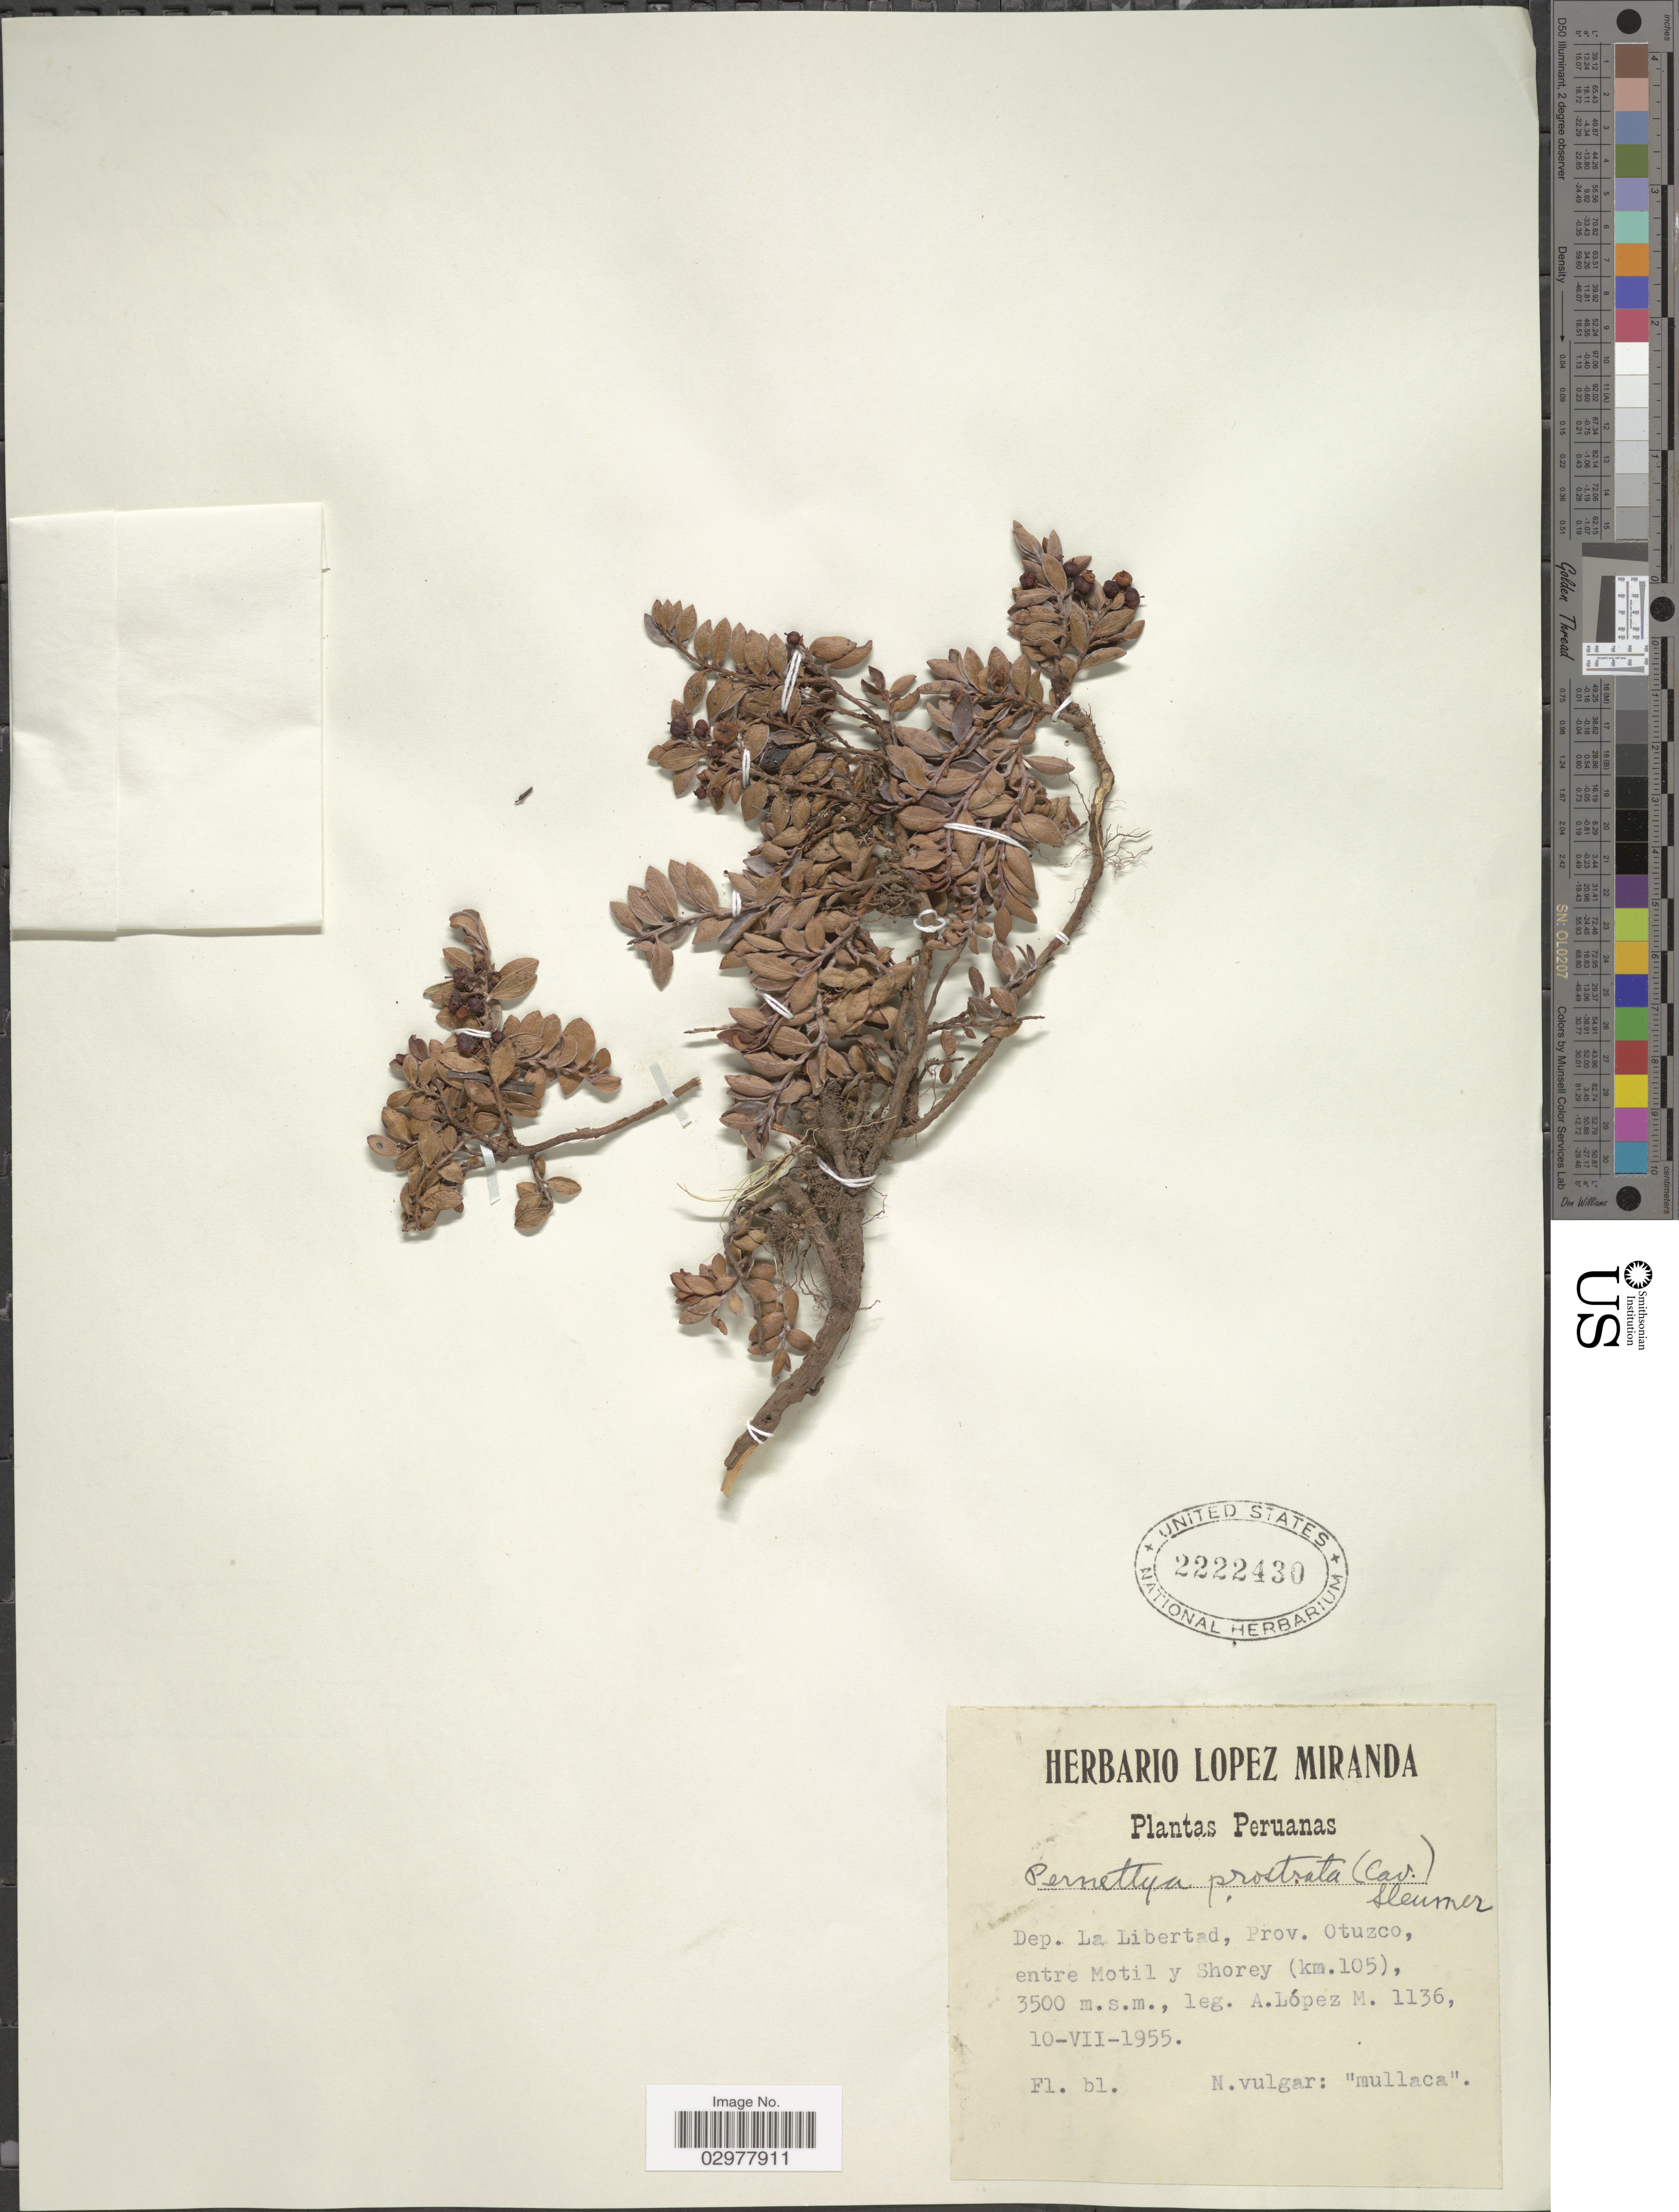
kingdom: Plantae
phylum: Tracheophyta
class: Magnoliopsida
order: Ericales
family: Ericaceae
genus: Pernettya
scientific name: Pernettya prostrata var. euprostrata Sleumer, nom. inval.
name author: Sleumer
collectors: A. López M.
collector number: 1136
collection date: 1955-07-10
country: Peru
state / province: La Libertad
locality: Dep. La Libertad, Prov. Otuzco, entre Motil y Shorey (km.105).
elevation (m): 3500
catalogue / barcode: US 2222430